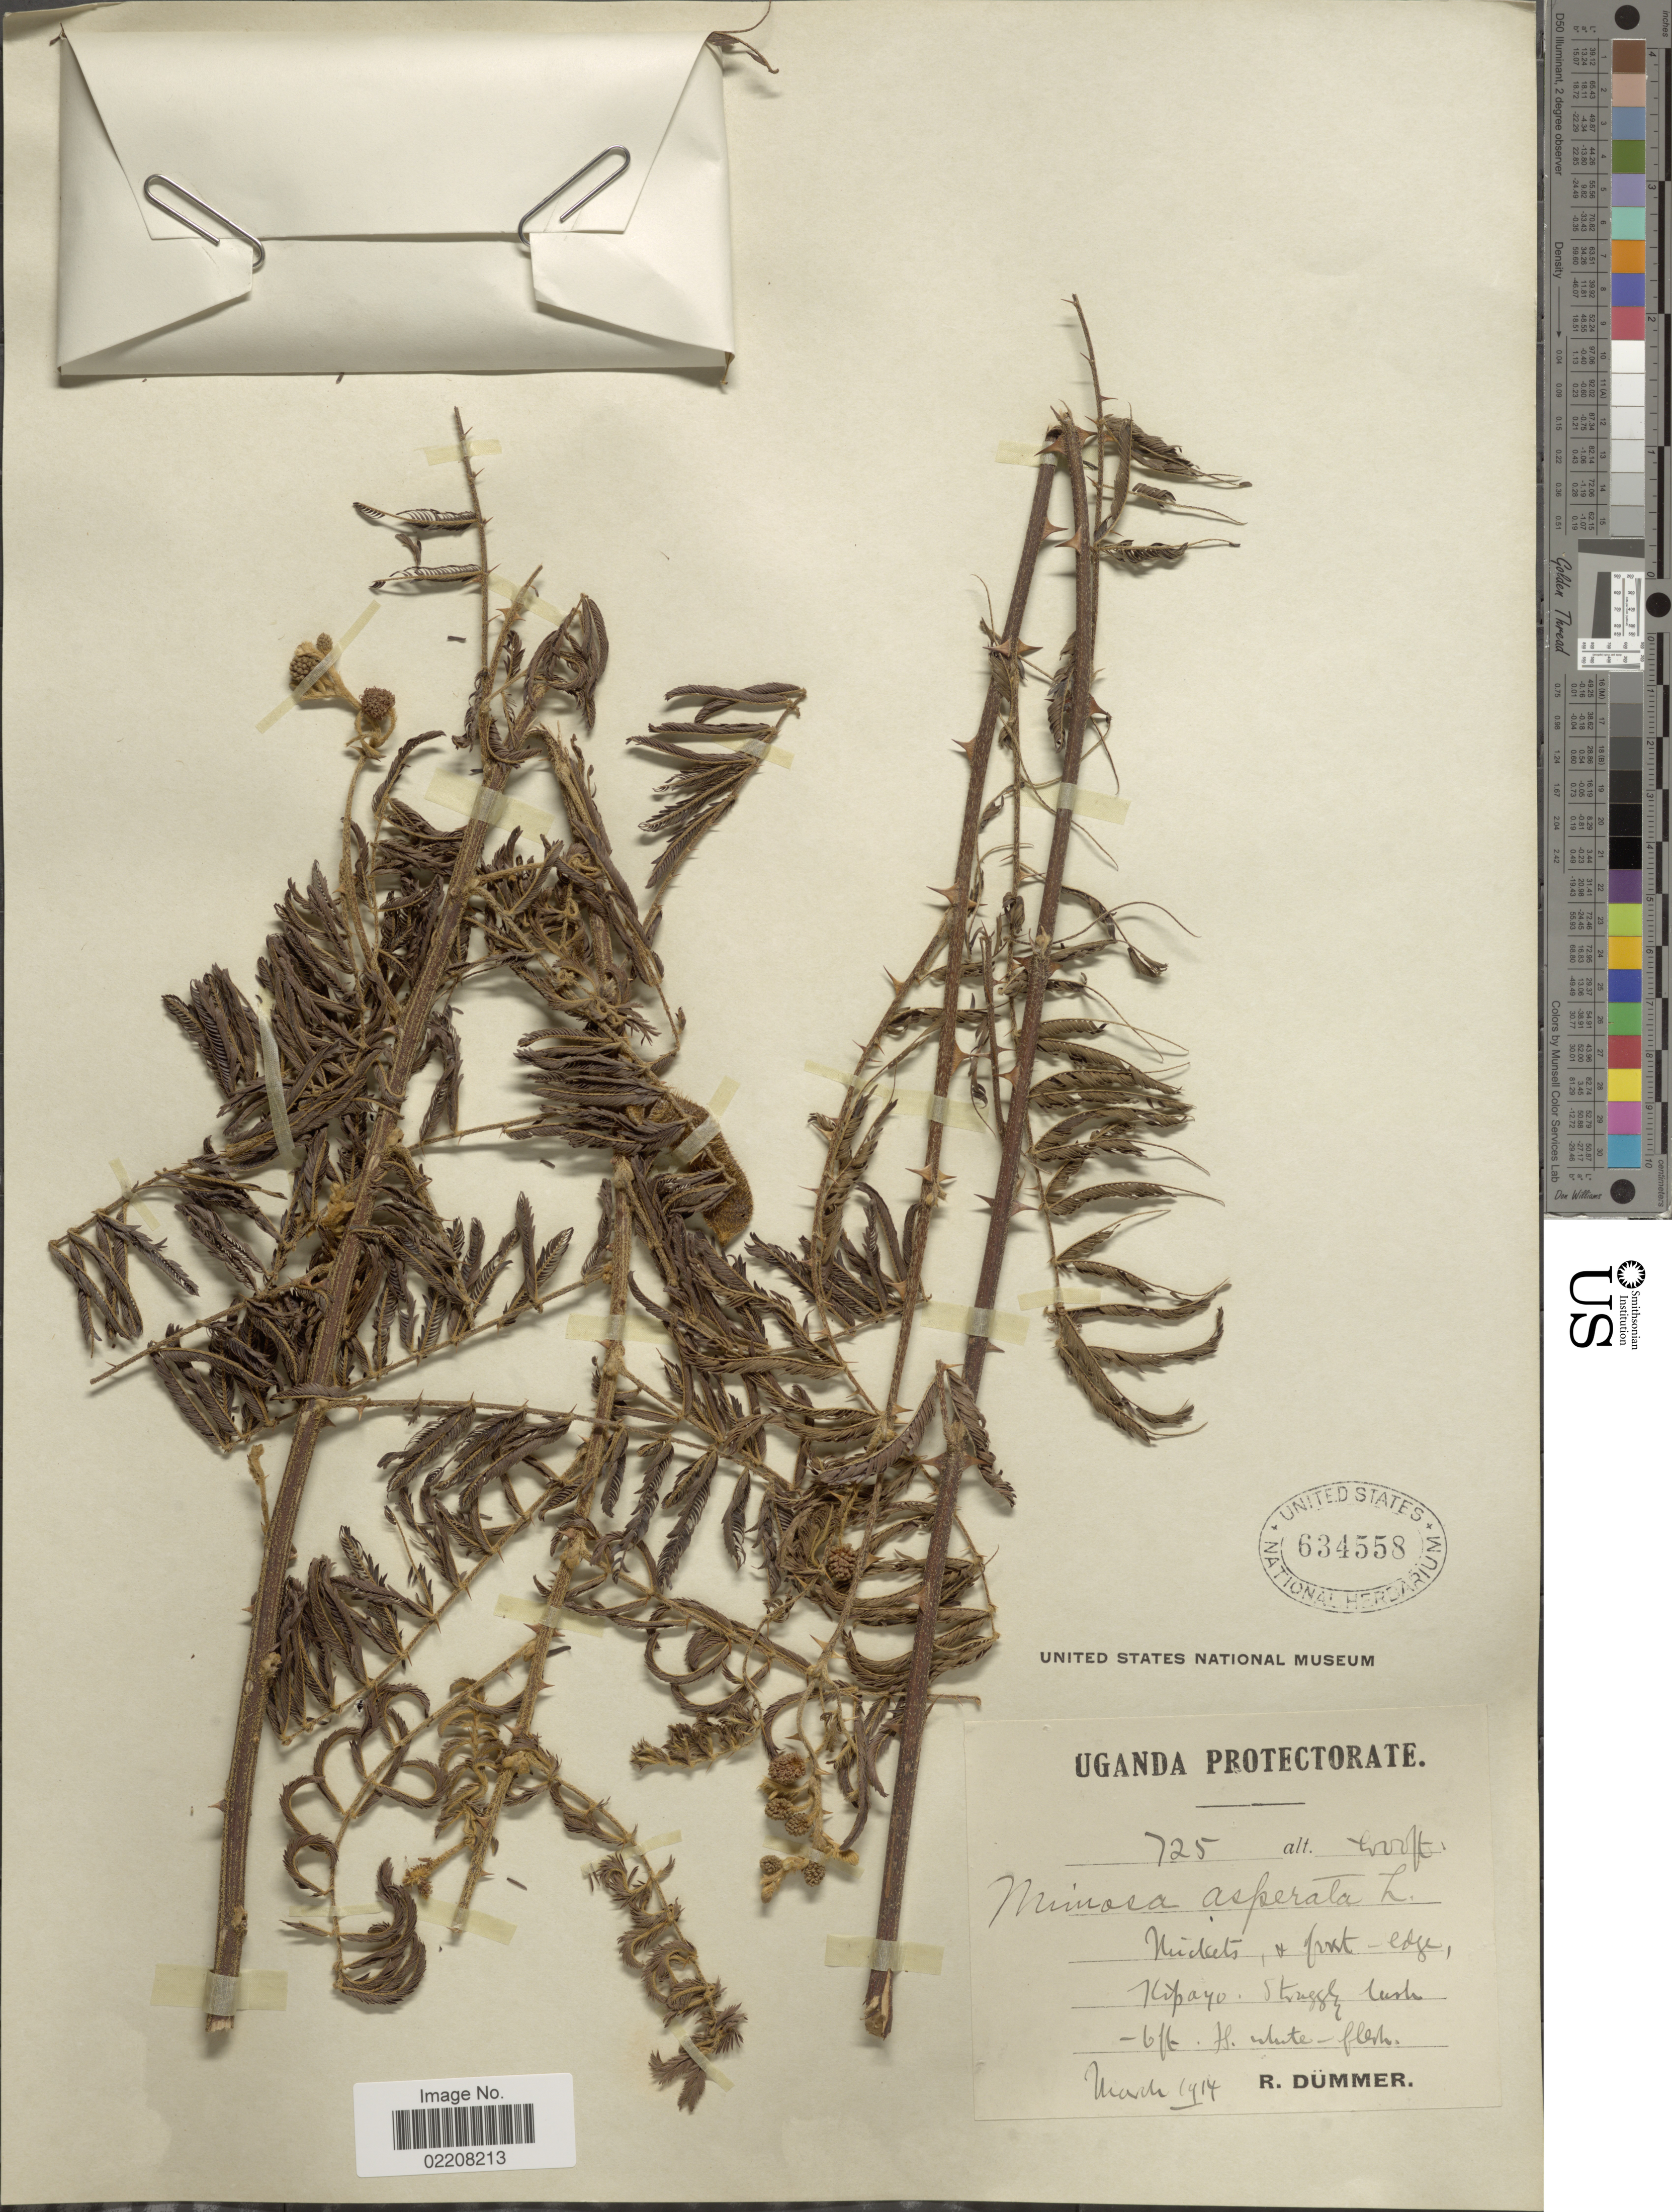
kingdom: Plantae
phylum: Tracheophyta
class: Magnoliopsida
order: Fabales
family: Fabaceae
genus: Mimosa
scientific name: Mimosa pigra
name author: L.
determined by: Strong, Mark T., (BOT), Smithsonian Institution - National Museum of Natural History (UNITED STATES)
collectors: R. A. Dümmer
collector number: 725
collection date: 1914-03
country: Uganda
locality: Kipayo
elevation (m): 1829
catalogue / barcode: US 634558